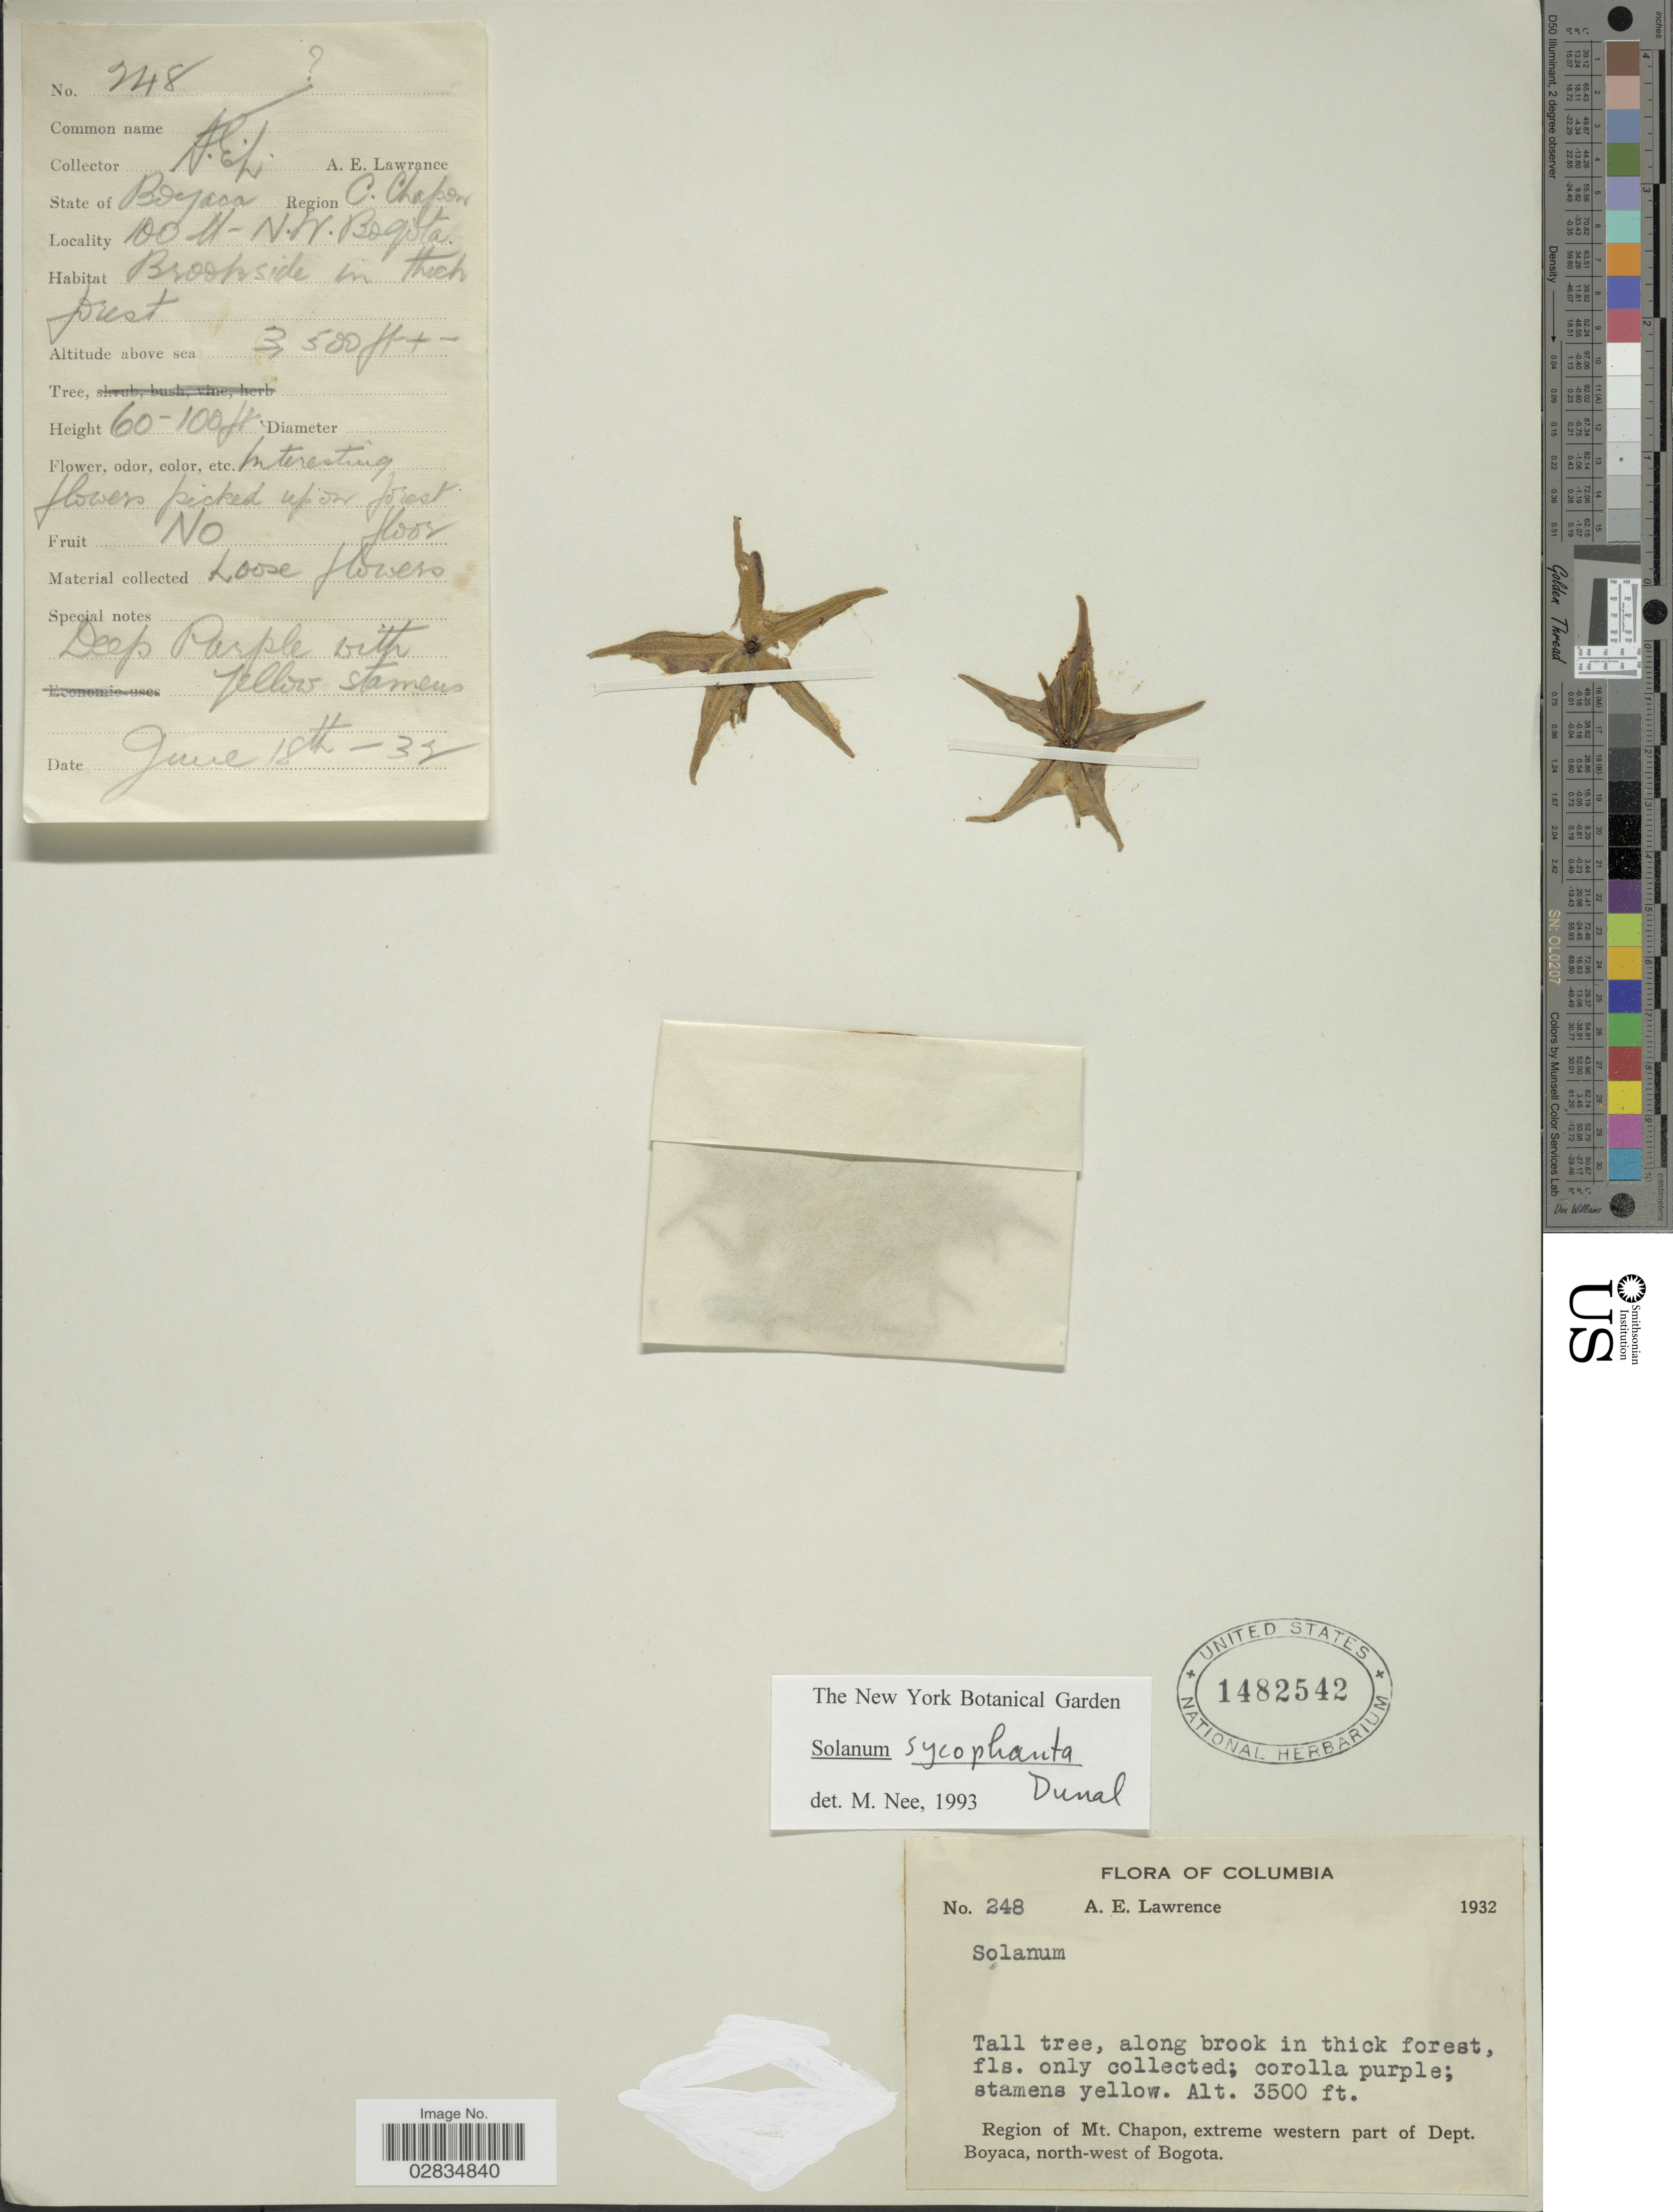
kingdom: Plantae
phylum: Tracheophyta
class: Magnoliopsida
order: Solanales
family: Solanaceae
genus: Solanum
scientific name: Solanum sycophanta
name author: Dunal in DC.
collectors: A. Lawrance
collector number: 248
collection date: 1932-06-18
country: Colombia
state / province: Boyacá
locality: Region of Mt. Chapon, extreme western part of Dept. Boyaca, 100 M - north-west of Bogota.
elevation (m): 1067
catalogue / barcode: US 1482542